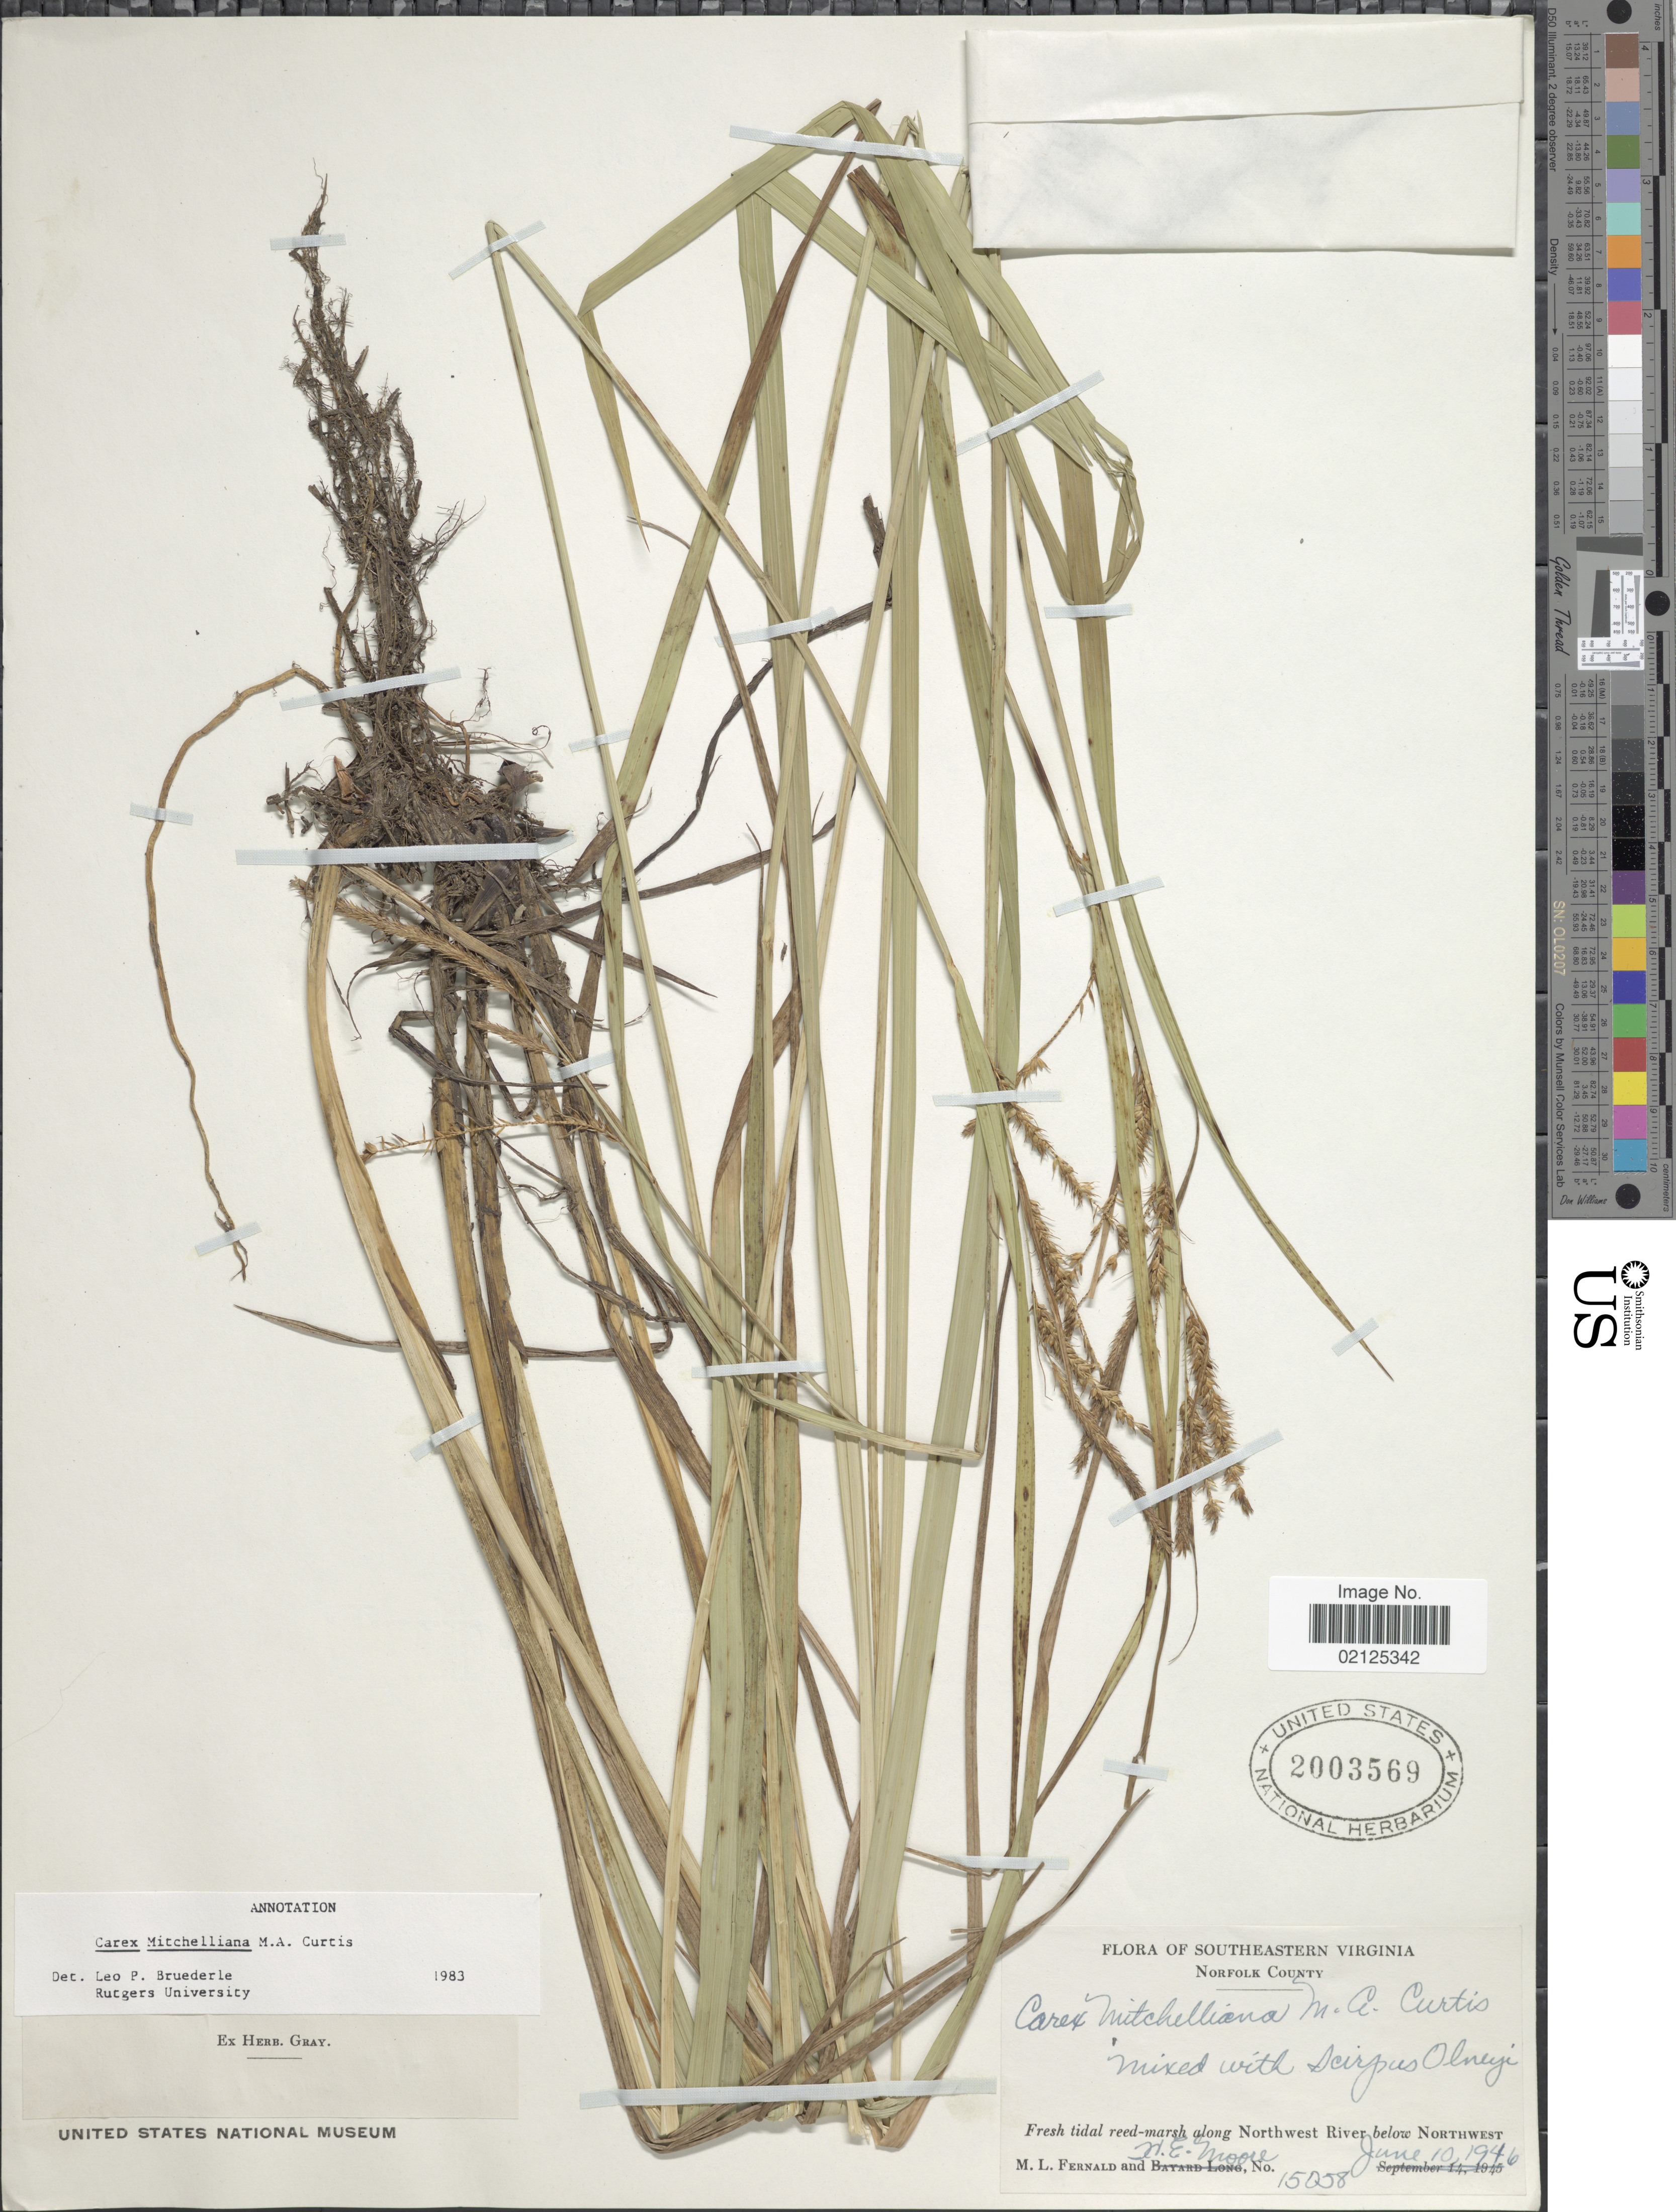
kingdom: Plantae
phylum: Tracheophyta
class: Liliopsida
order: Poales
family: Cyperaceae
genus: Carex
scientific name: Carex mitchelliana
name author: M.A. Curtis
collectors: M. L. Fernald & H. Moore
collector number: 15058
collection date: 1946-06-10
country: United States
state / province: Virginia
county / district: City of Norfolk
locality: Southeastern Virginia, Norfolk County, Fresh tidal reed-marsh along Northwest River below Northwest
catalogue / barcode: US 2003569